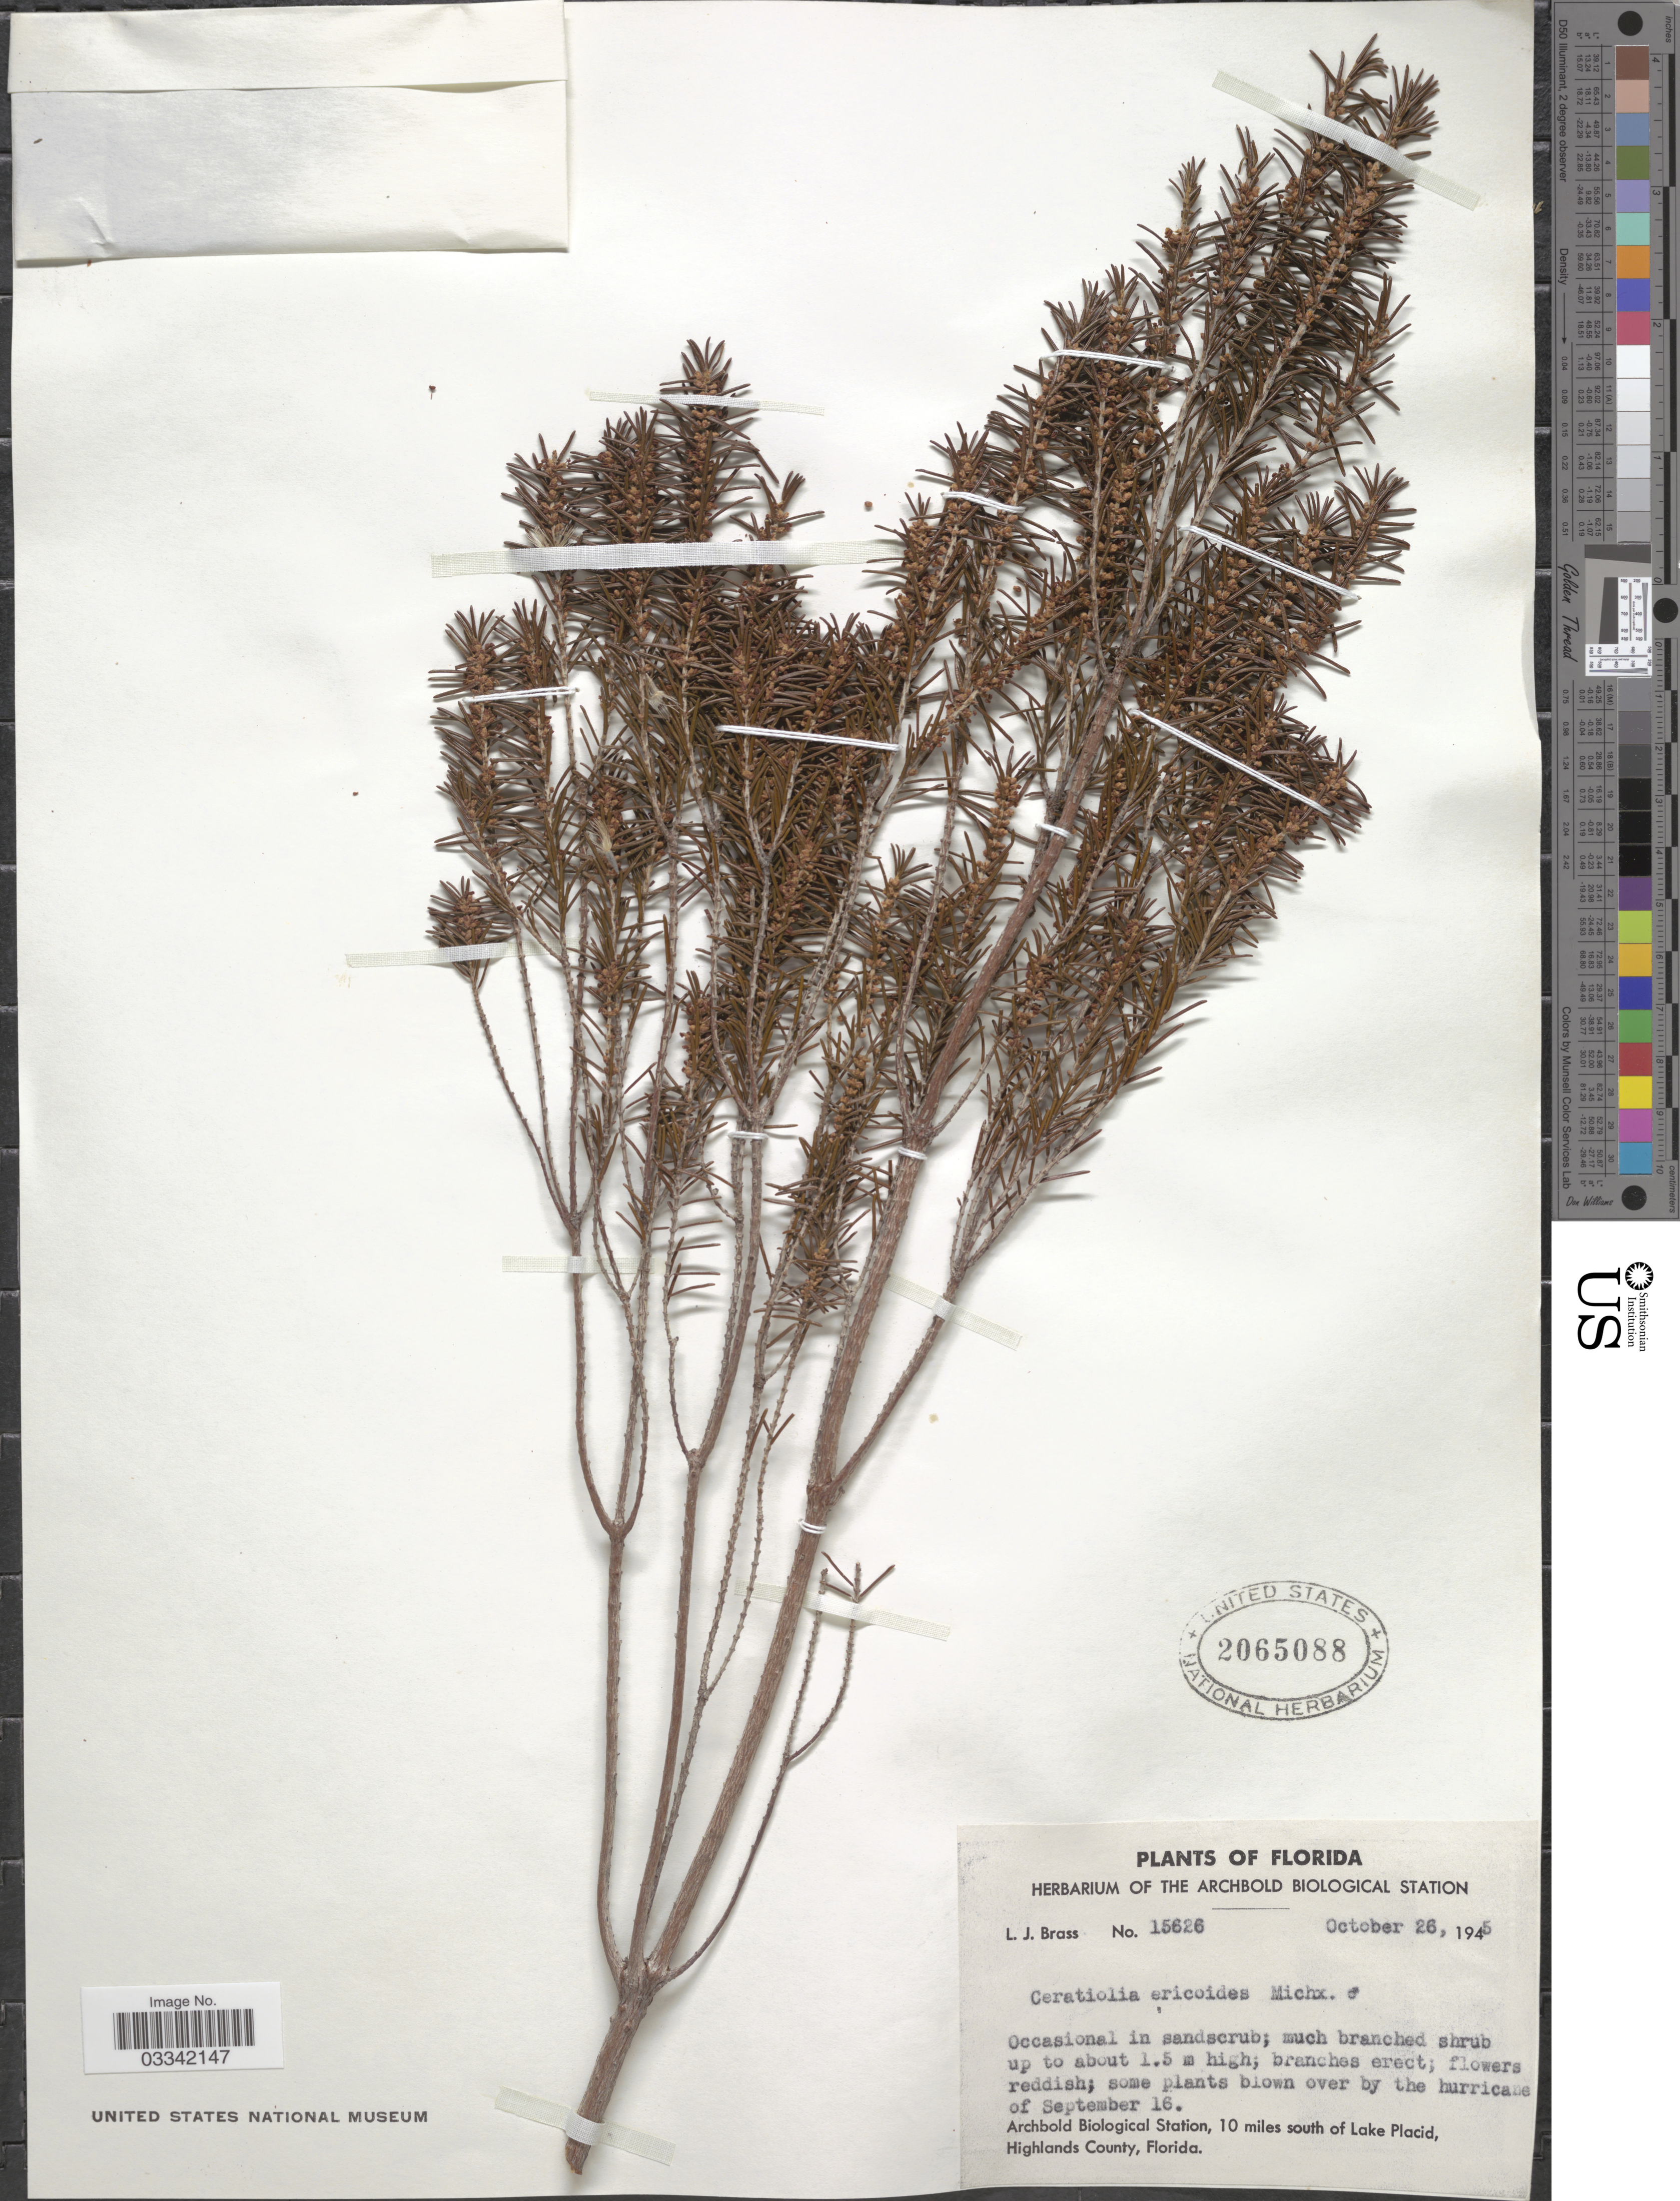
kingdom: Plantae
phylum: Tracheophyta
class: Magnoliopsida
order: Ericales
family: Ericaceae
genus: Ceratiola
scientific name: Ceratiola ericoides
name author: Michx.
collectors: L. J. Brass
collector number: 15626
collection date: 1945-10-26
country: United States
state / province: Florida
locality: Archbold Biological Station, 10 miles south of Lake Placid, Highlands County.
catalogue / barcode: US 2065088